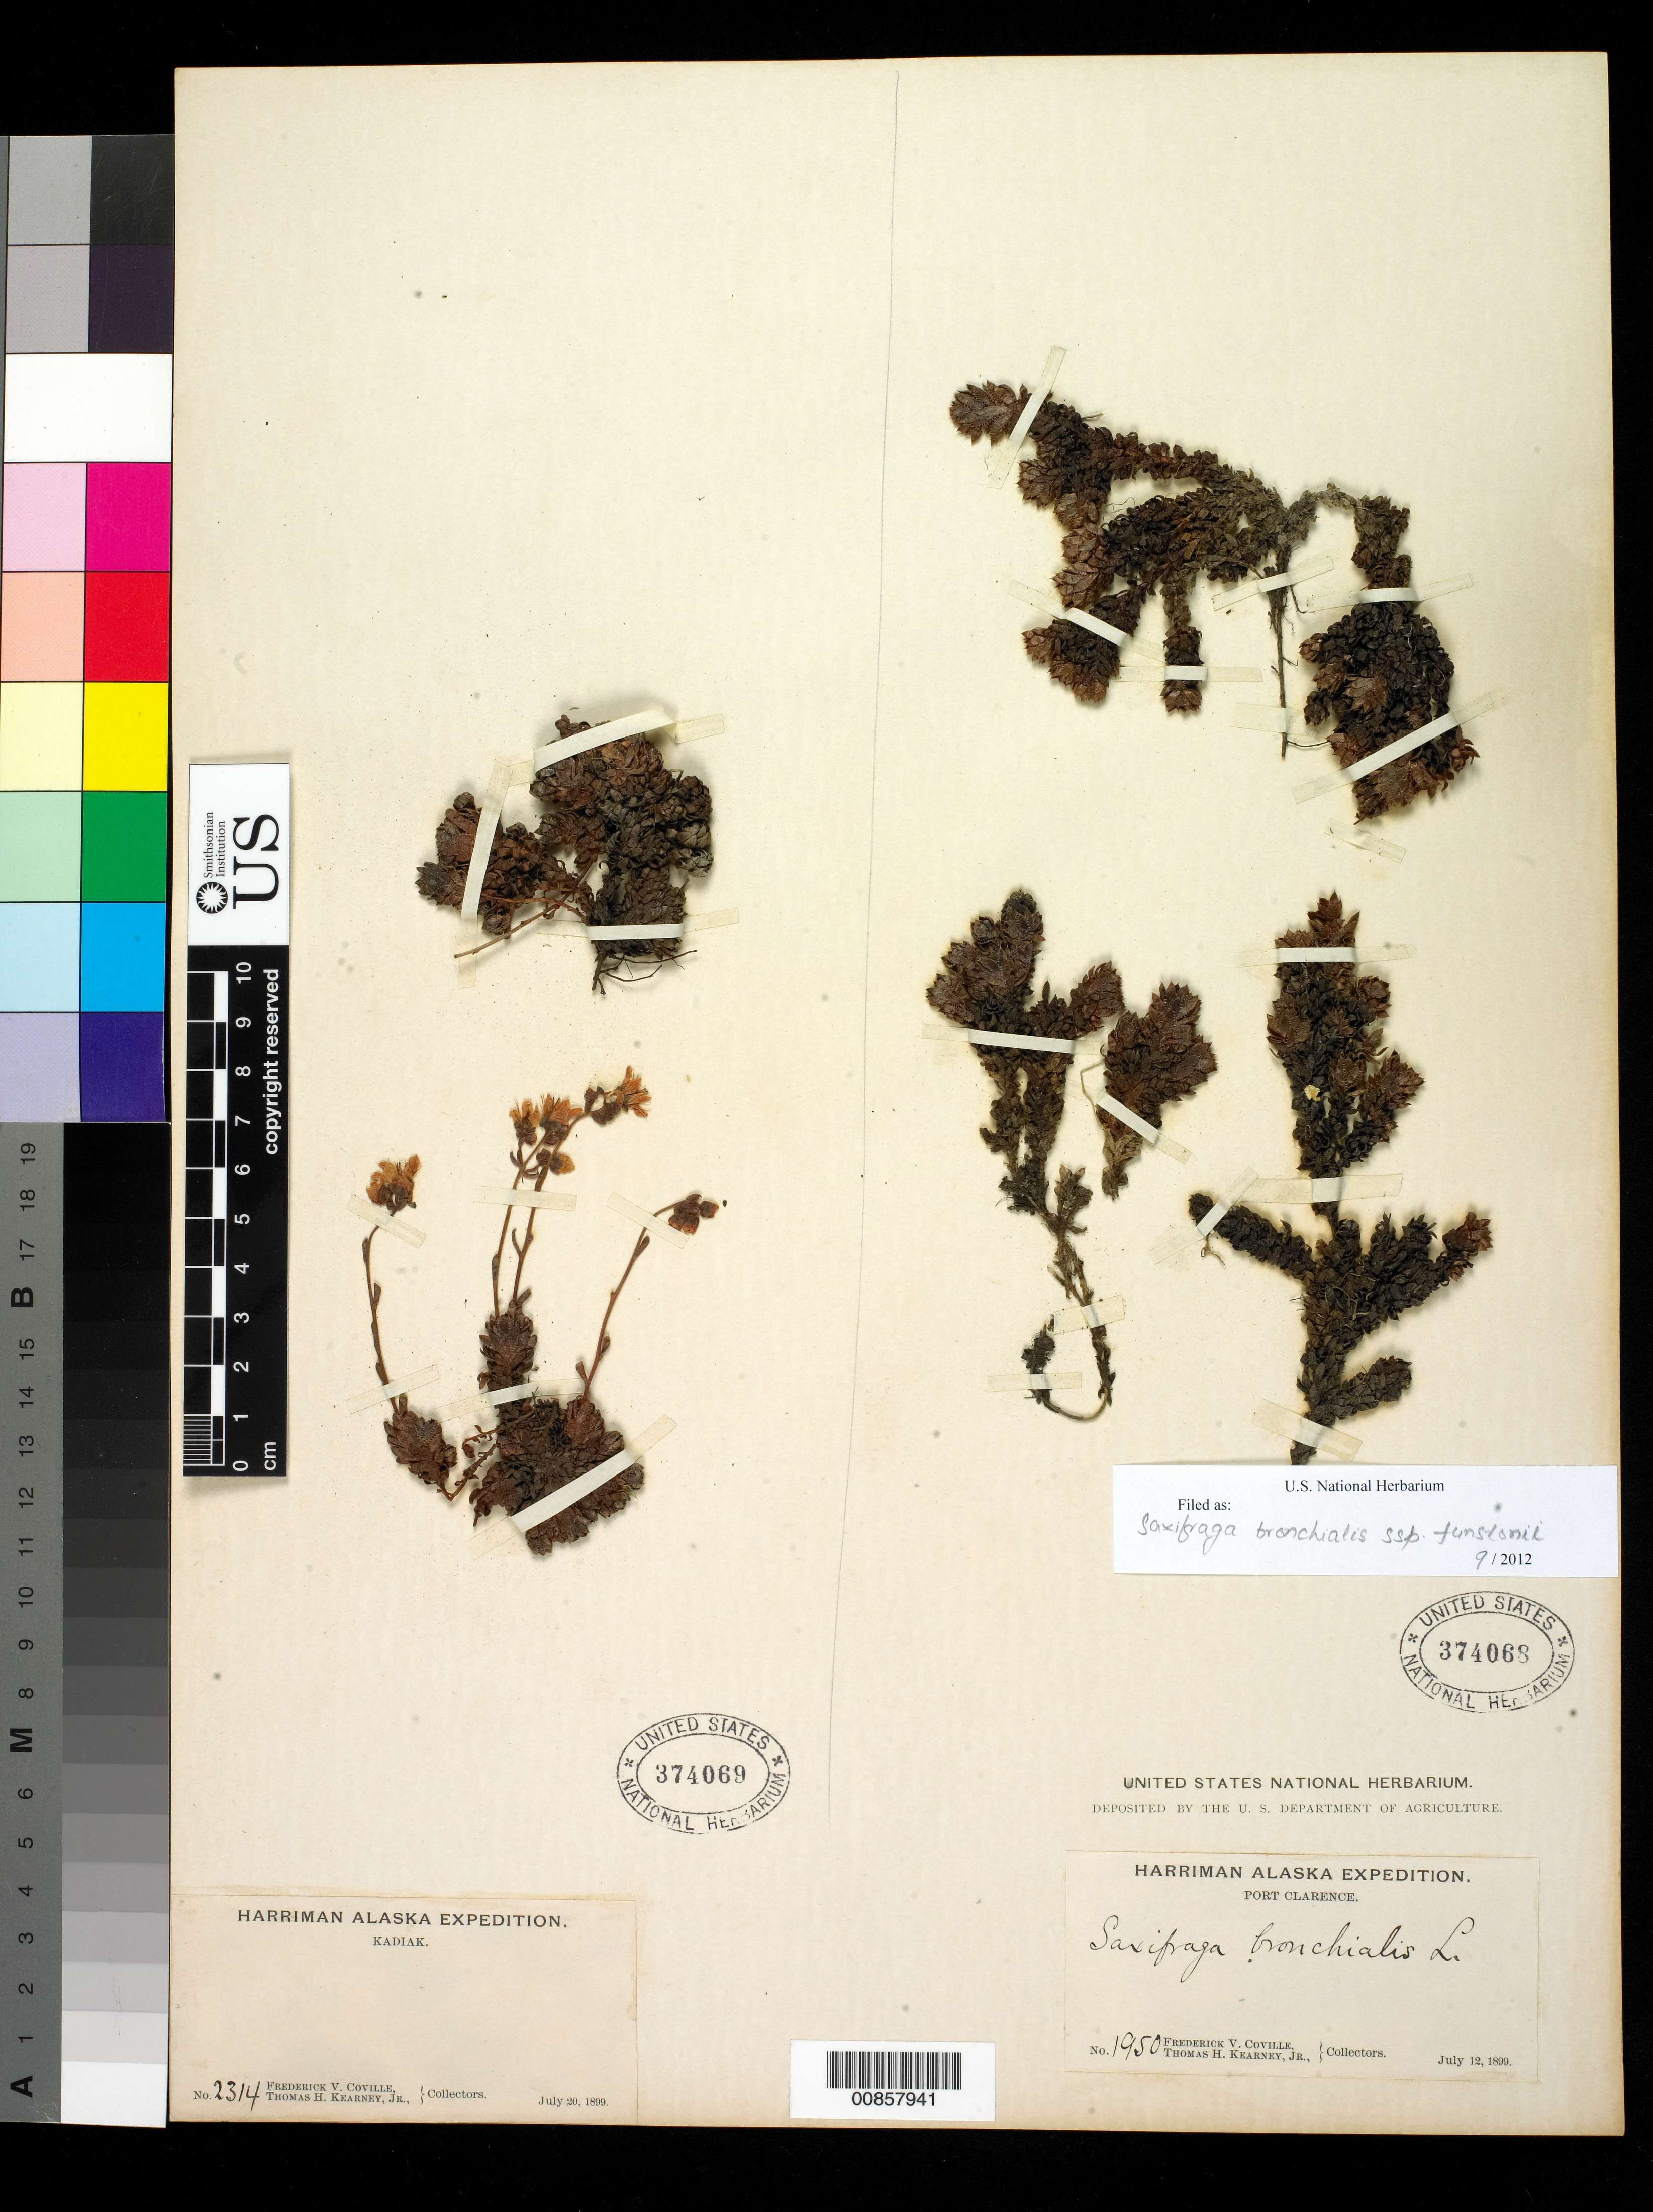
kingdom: Plantae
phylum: Tracheophyta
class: Magnoliopsida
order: Saxifragales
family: Saxifragaceae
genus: Saxifraga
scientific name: Saxifraga bronchialis subsp. funstonii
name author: (Small) Hultén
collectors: F. V. Coville & T. H. Kearney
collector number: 1950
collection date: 1899-07-12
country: United States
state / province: Alaska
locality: Port Clarence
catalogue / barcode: US 374068